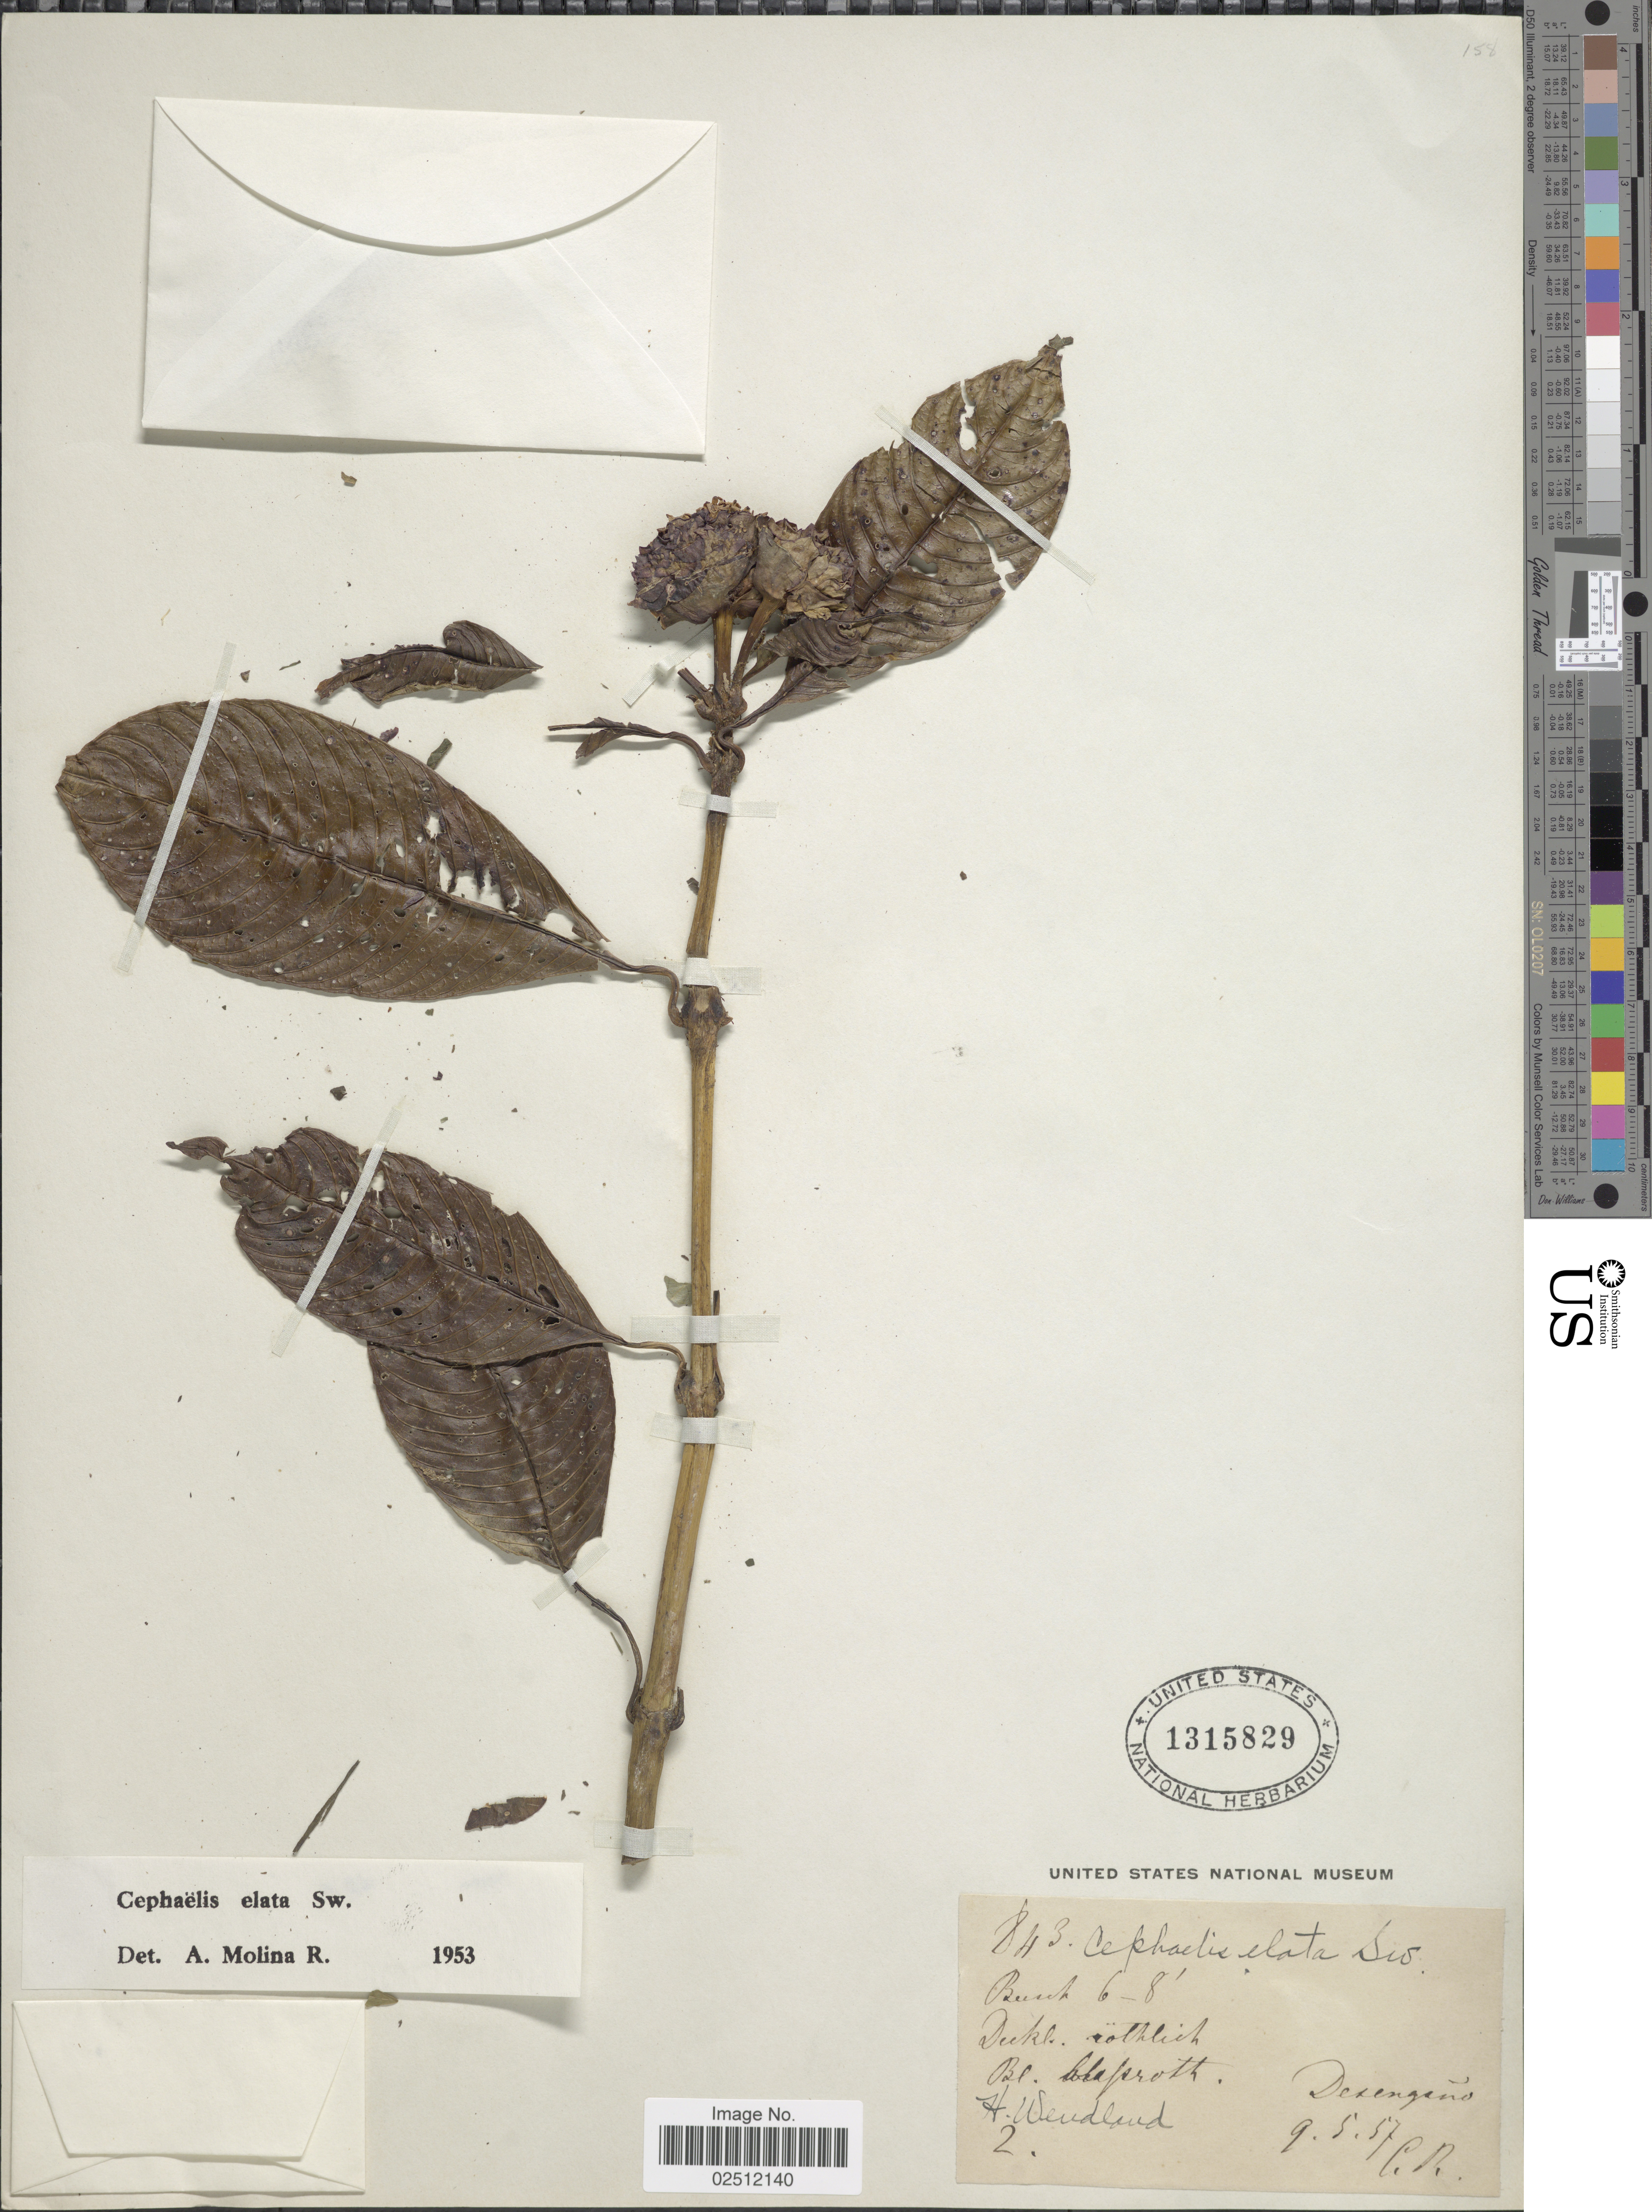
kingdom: Plantae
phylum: Tracheophyta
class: Magnoliopsida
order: Gentianales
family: Rubiaceae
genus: Psychotria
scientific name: Psychotria elata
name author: (Sw.) Hammel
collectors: H. A. Wendland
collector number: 2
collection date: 1857-05-09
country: Costa Rica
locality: Desengaño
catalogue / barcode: US 1315829